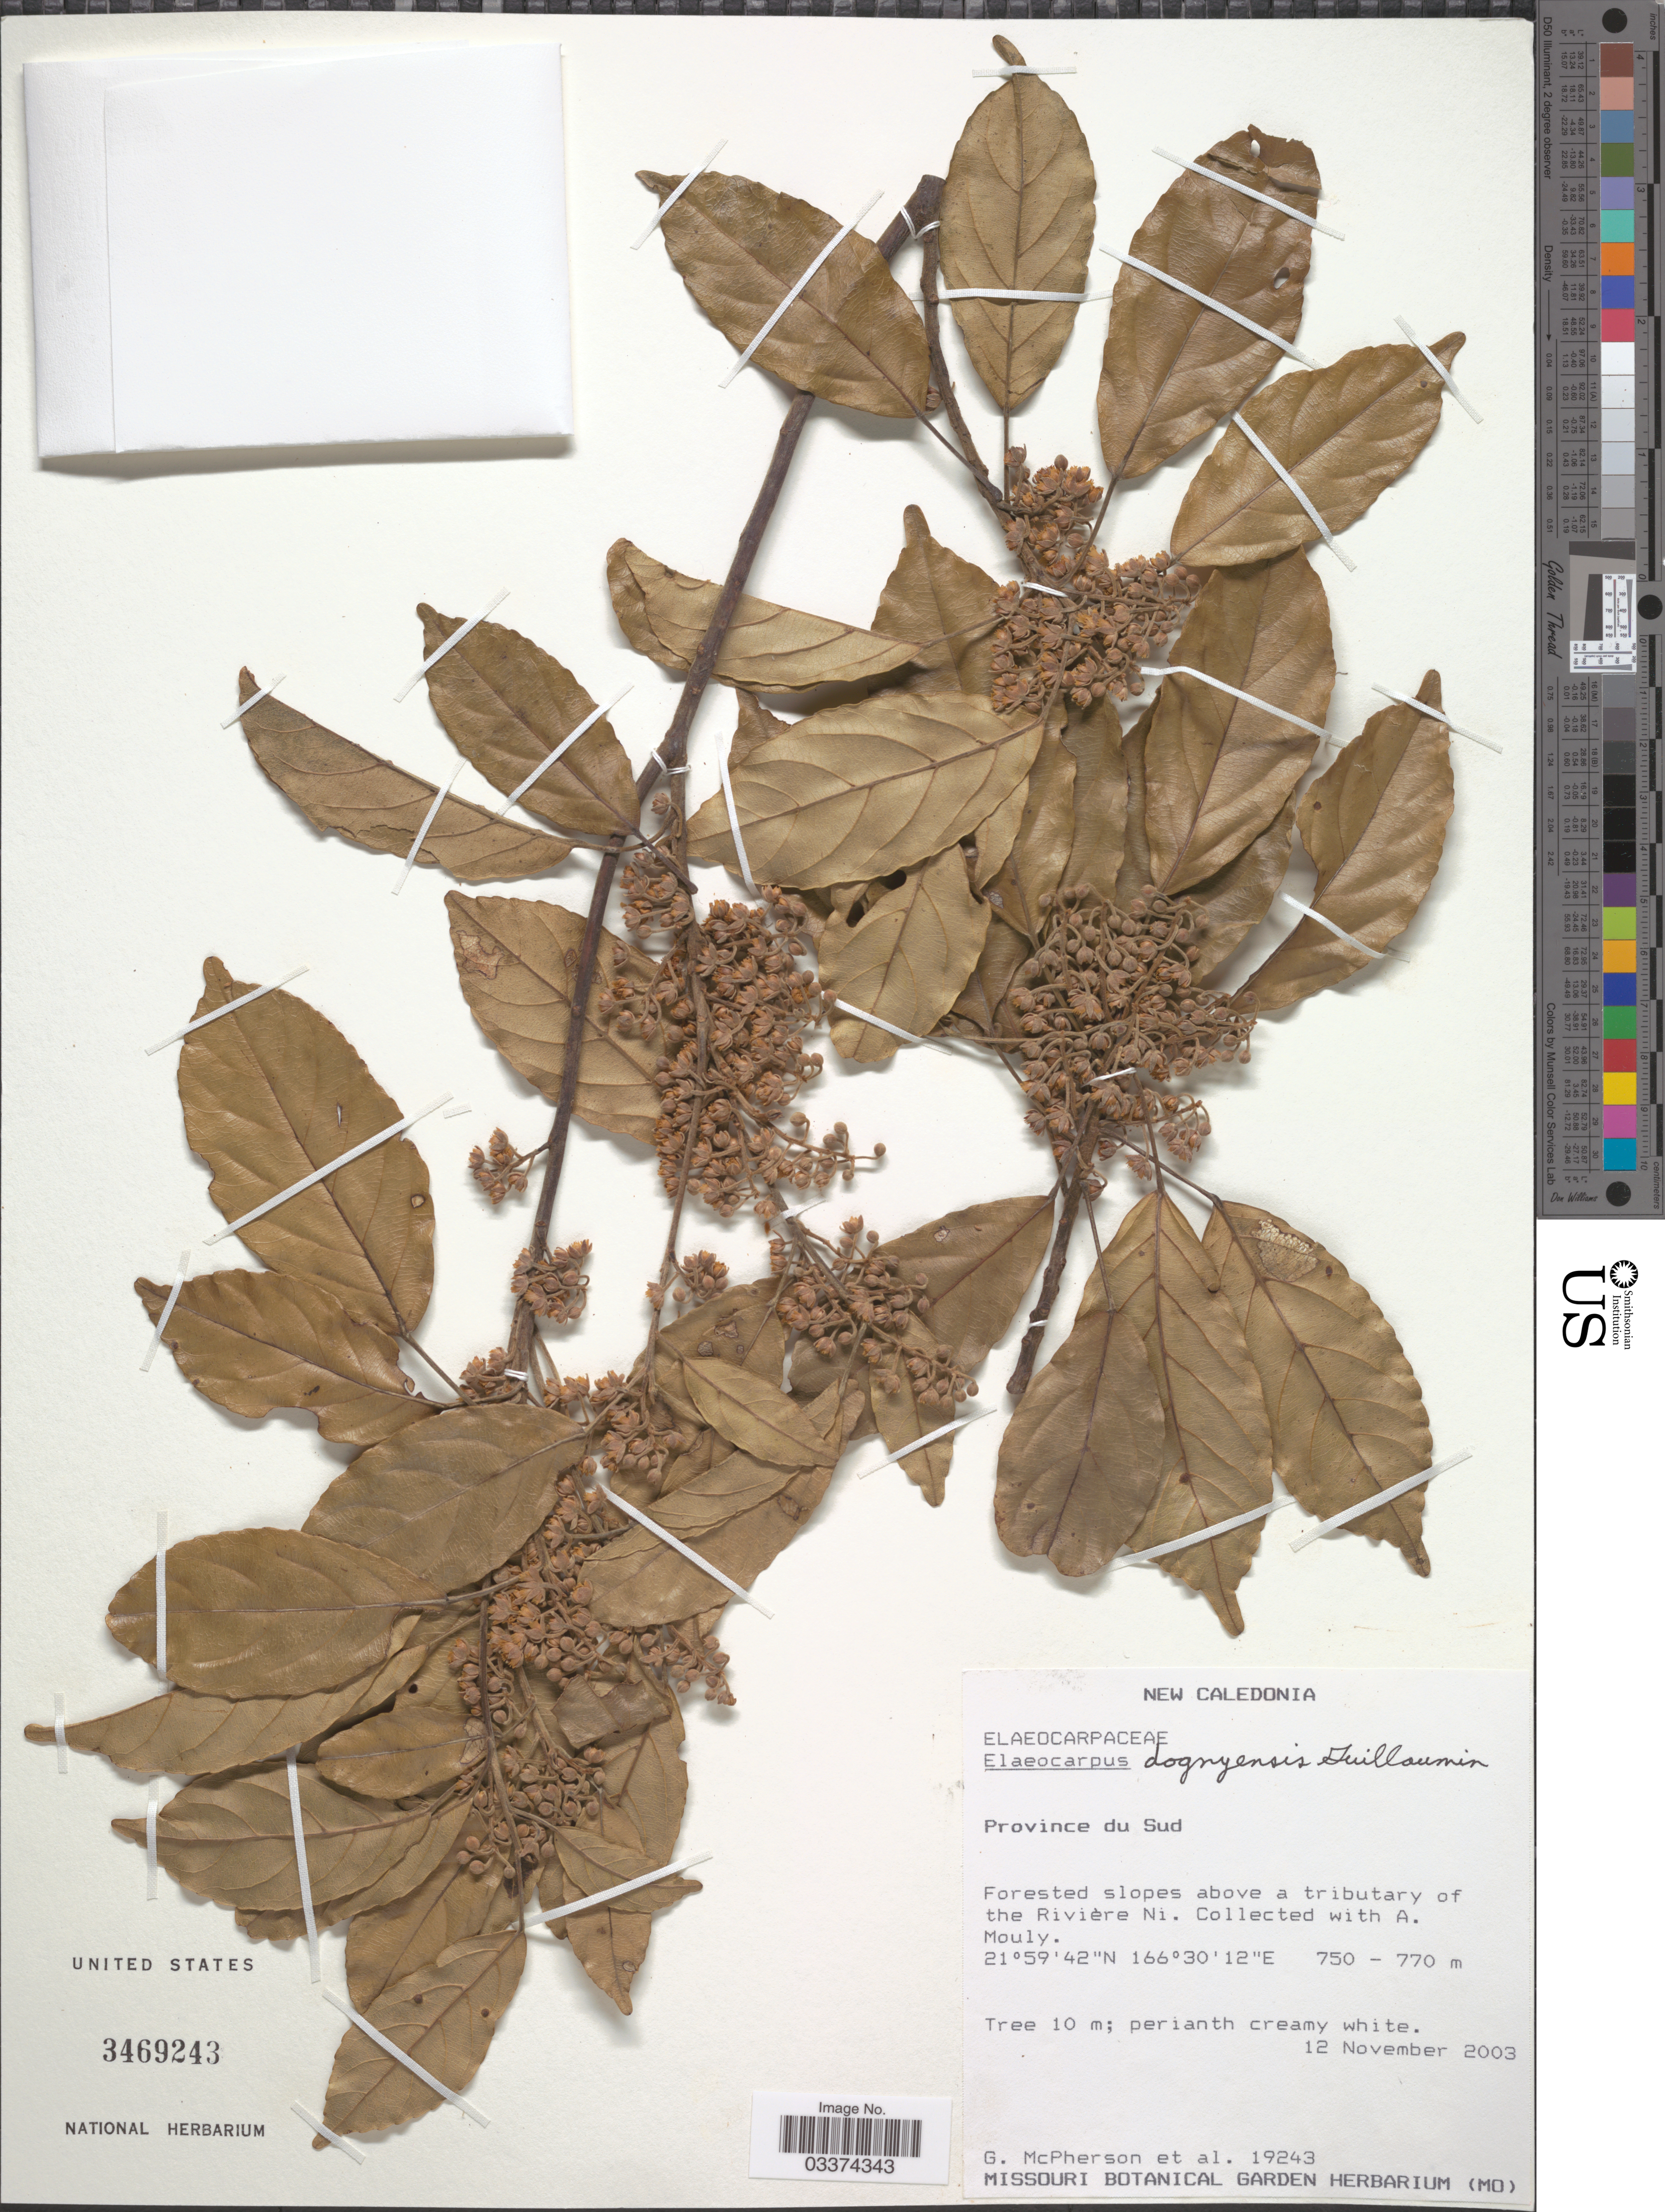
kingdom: Plantae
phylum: Tracheophyta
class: Magnoliopsida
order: Oxalidales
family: Elaeocarpaceae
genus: Elaeocarpus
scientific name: Elaeocarpus dognyensis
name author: Guillaumin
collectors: G. McPherson & A. Mouly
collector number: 19243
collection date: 2003-11-12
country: New Caledonia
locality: Province du Sud, Forested slopes above a tributary of the Rivière Ni.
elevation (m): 750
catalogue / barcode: US 3469243